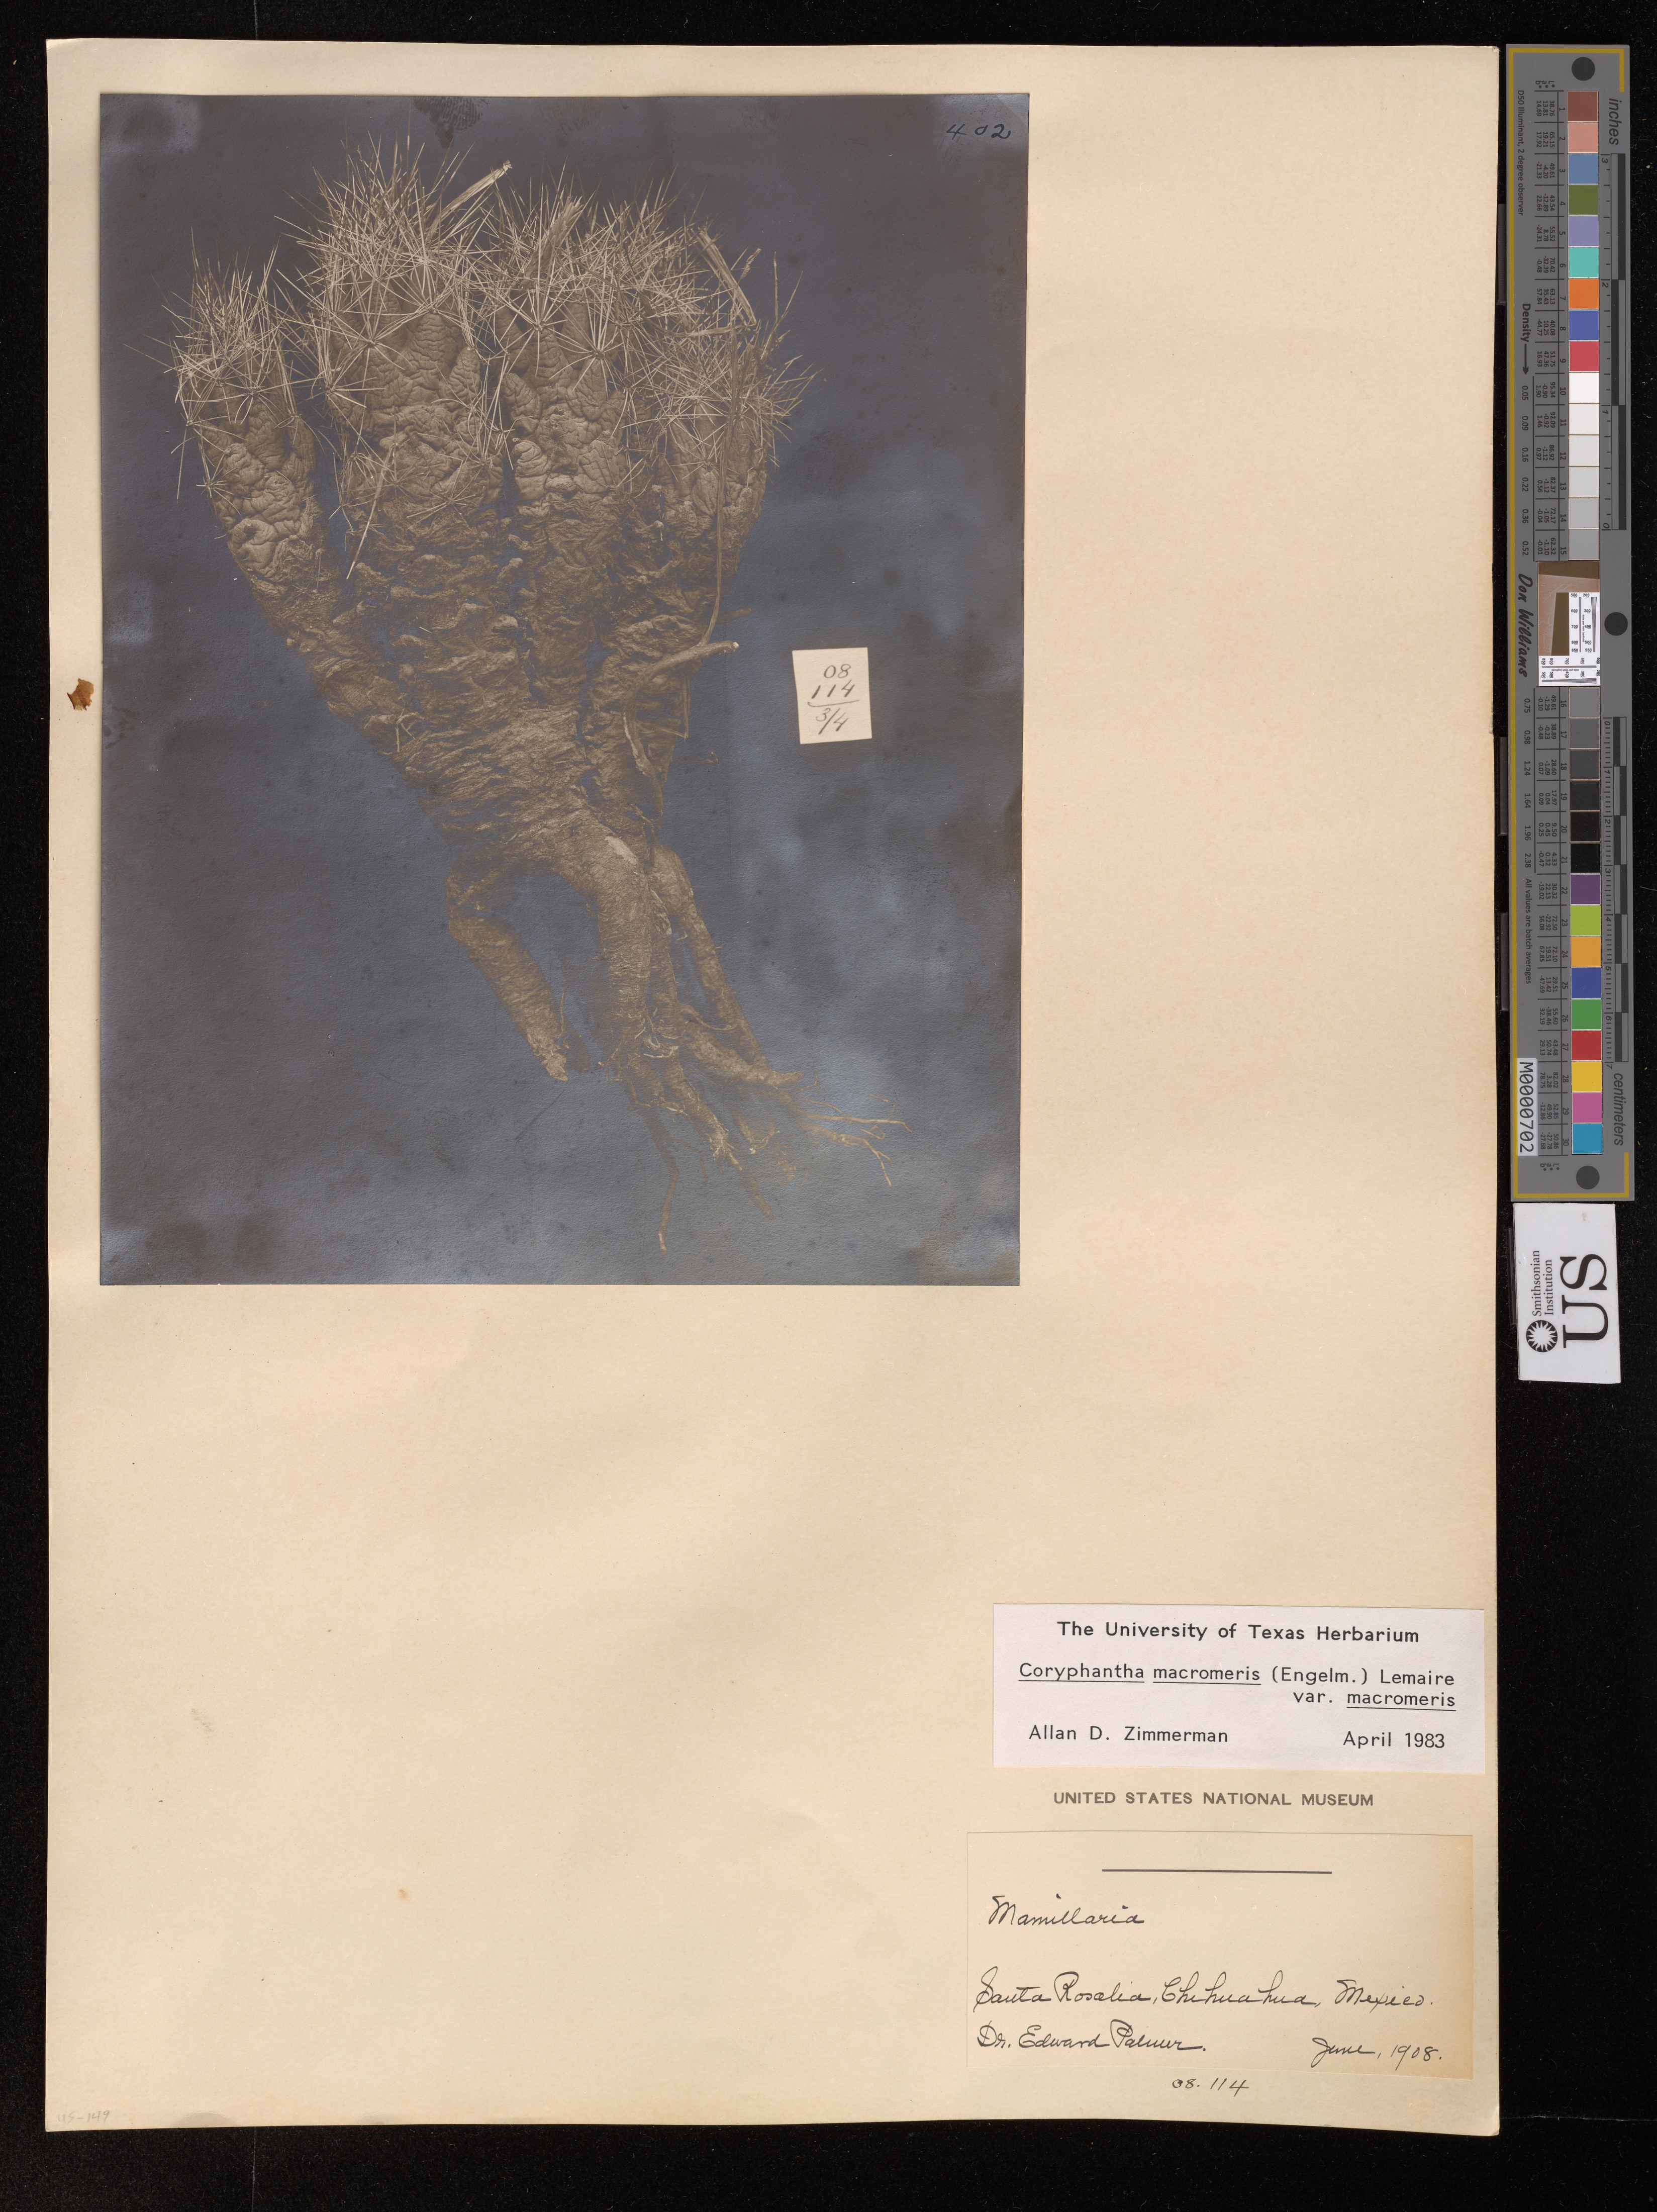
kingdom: Plantae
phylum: Tracheophyta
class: Magnoliopsida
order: Caryophyllales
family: Cactaceae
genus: Coryphantha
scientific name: Coryphantha macromeris var. macromeris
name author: (Engelm.) Lem.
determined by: Zimmerman, A. D.